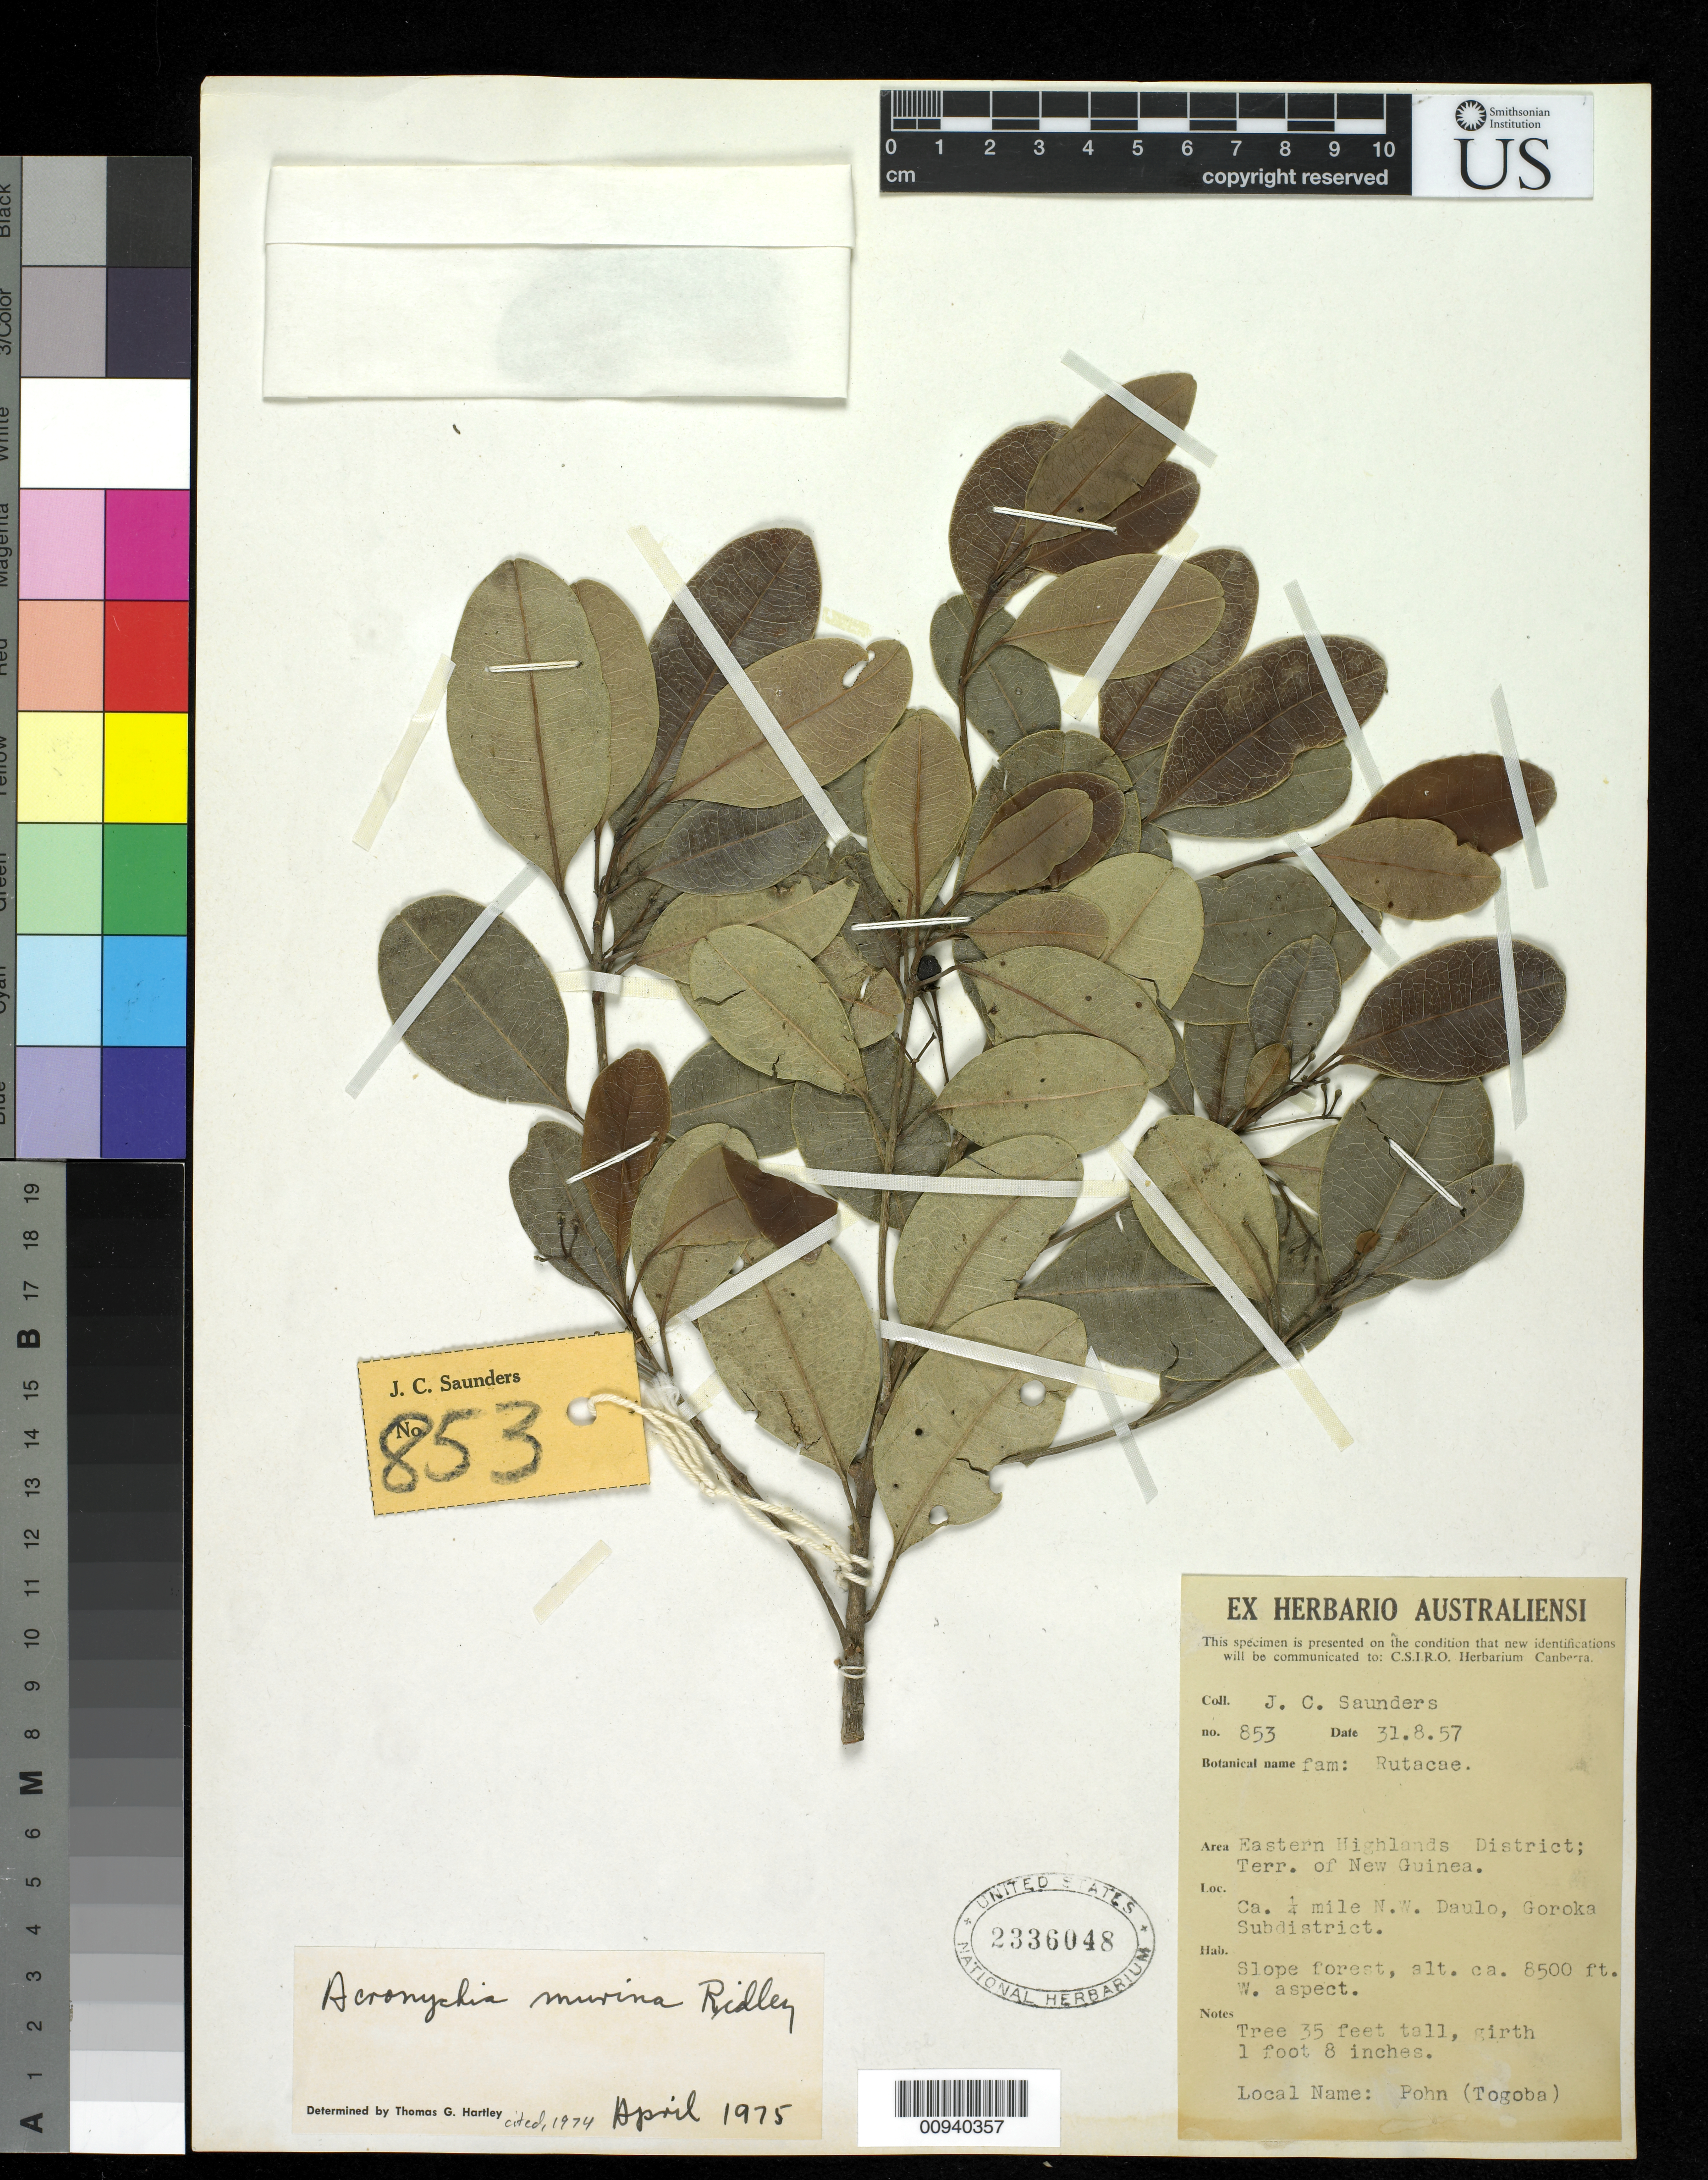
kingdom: Plantae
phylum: Tracheophyta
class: Magnoliopsida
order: Sapindales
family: Rutaceae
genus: Acronychia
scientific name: Acronychia murina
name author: Ridl.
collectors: J. C. Saunders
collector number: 853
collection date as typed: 31 Aug 1957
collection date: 1957-08-31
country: Papua New Guinea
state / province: Eastern Highlands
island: New Guinea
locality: Ca. 1/4 mile N.W. Daulo, Goroka Subdistrict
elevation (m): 2591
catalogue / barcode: US 2336048